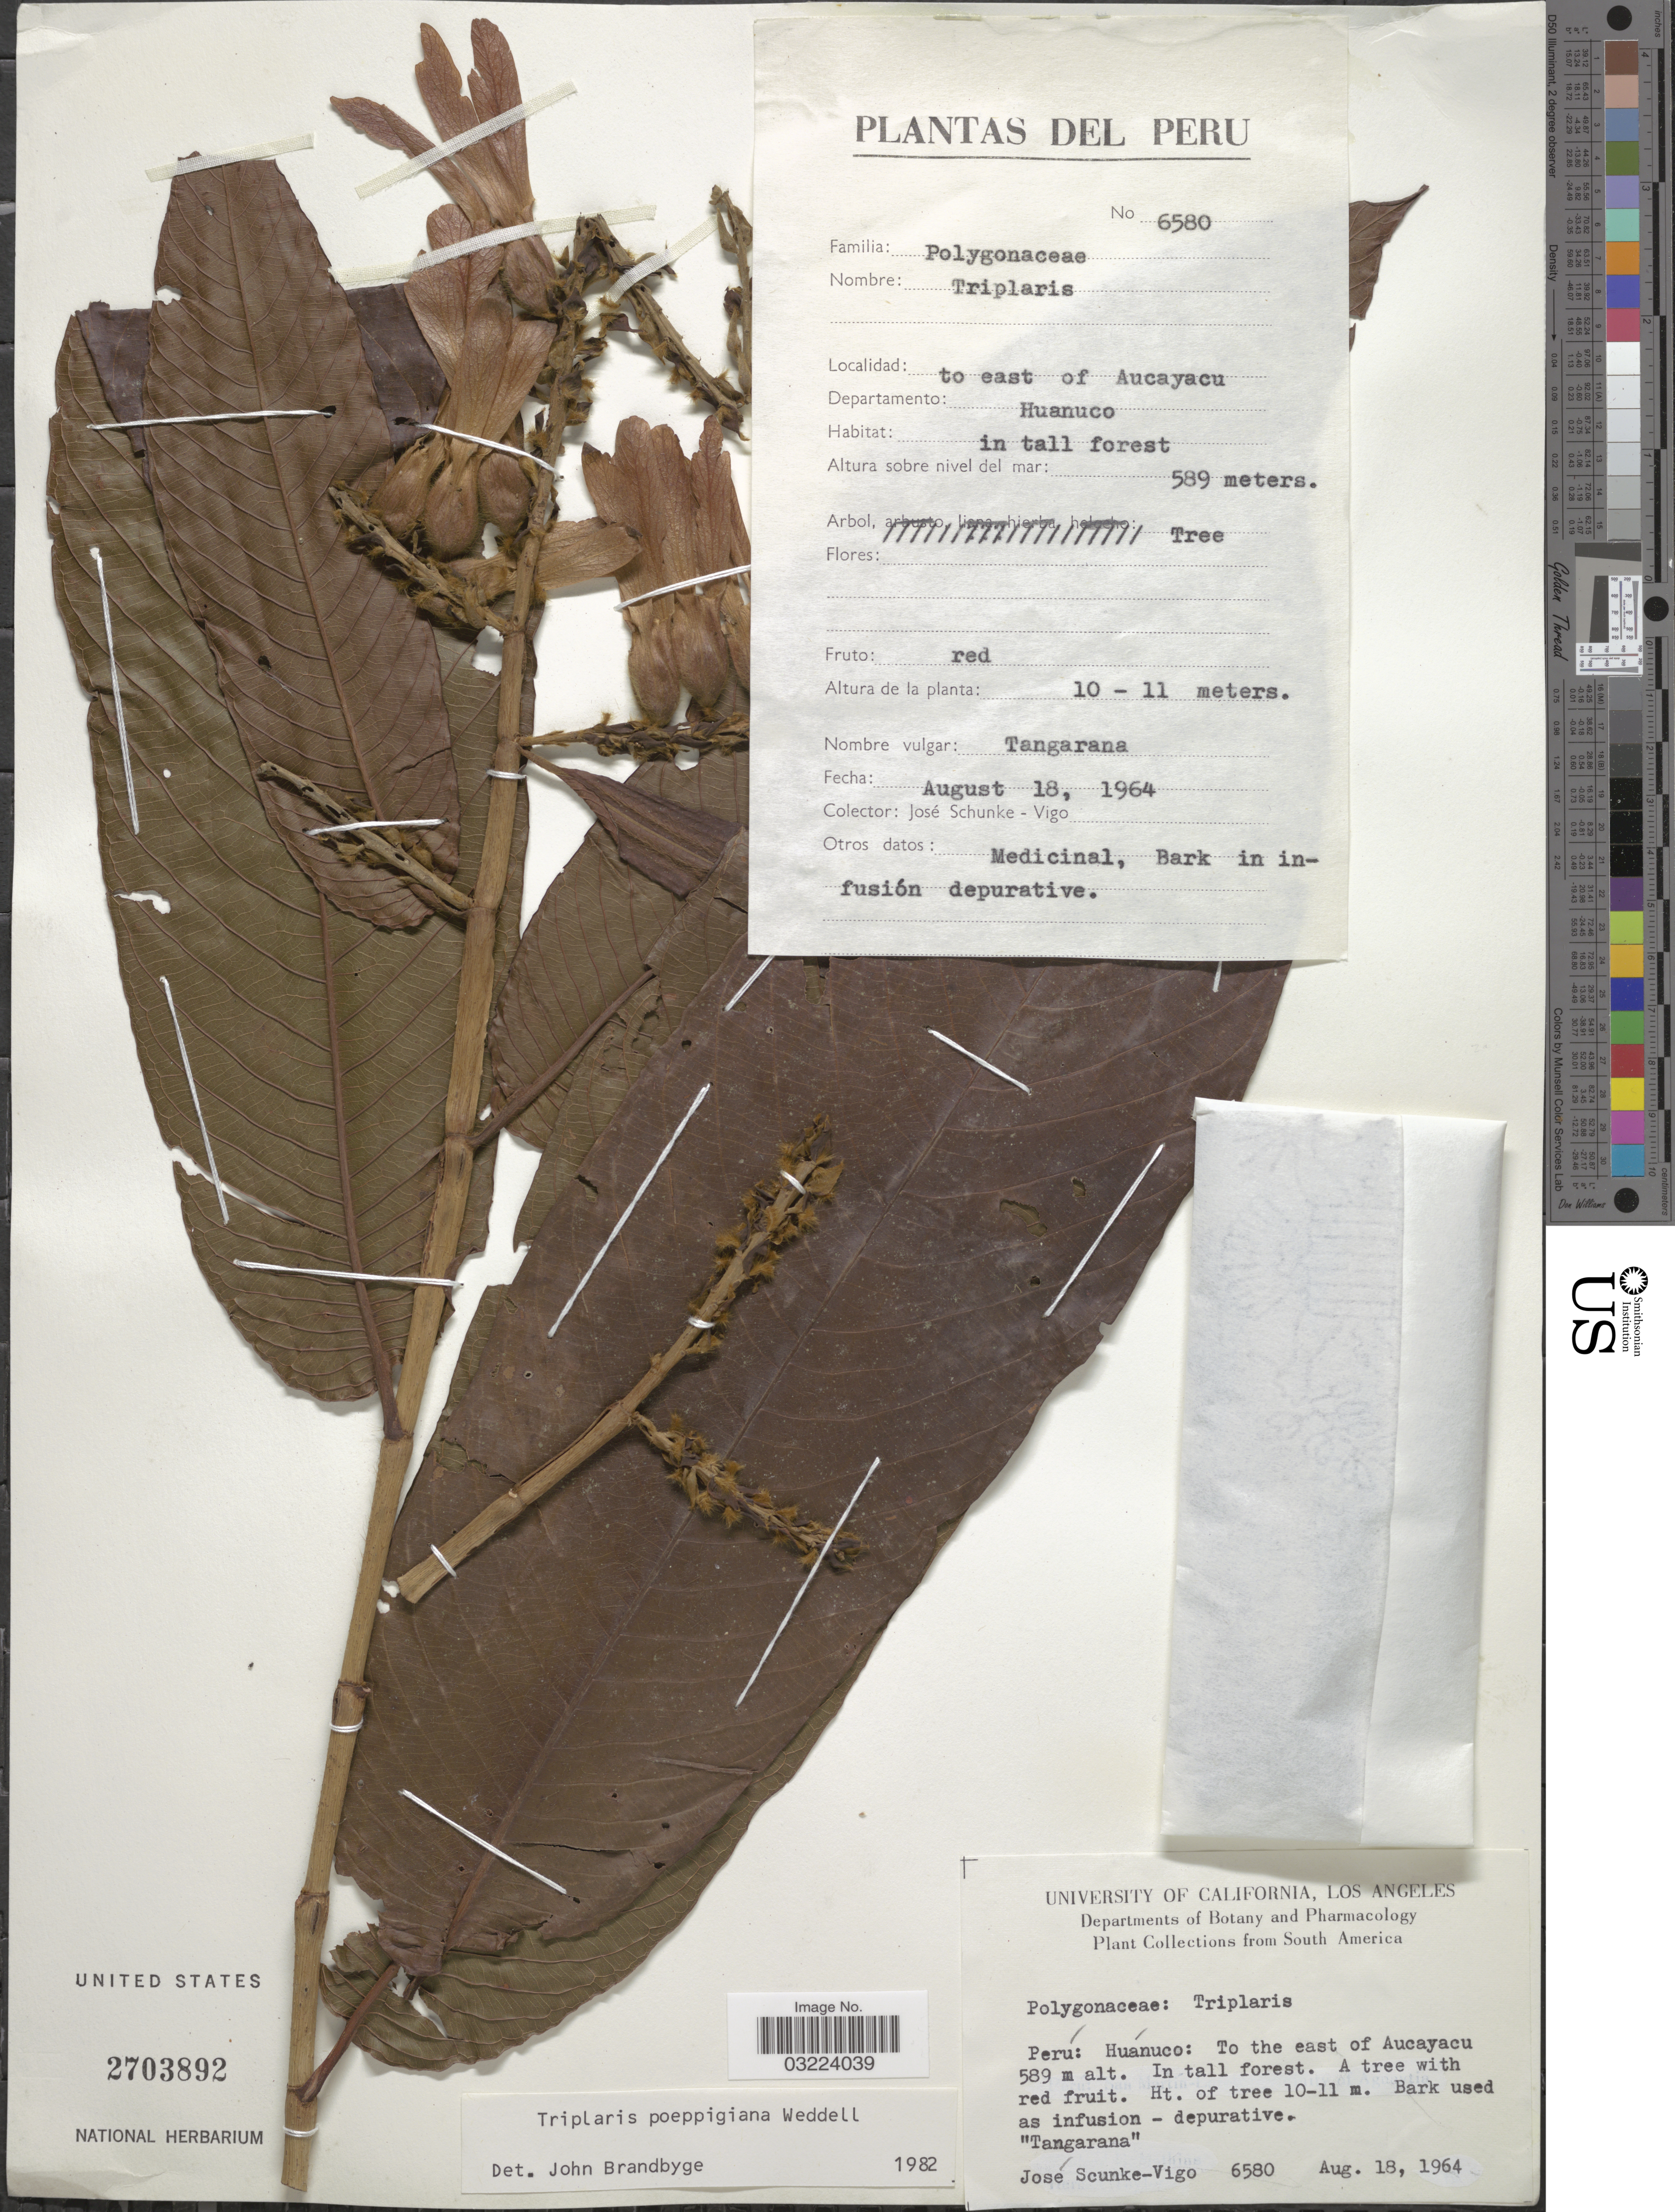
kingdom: Plantae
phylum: Tracheophyta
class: Magnoliopsida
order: Caryophyllales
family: Polygonaceae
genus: Triplaris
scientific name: Triplaris poeppigiana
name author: Wedd.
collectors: J. Schunke Vigo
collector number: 6580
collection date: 1964-08-18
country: Peru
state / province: Huánuco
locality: To the east of Aucayacu.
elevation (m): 589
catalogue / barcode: US 2703892